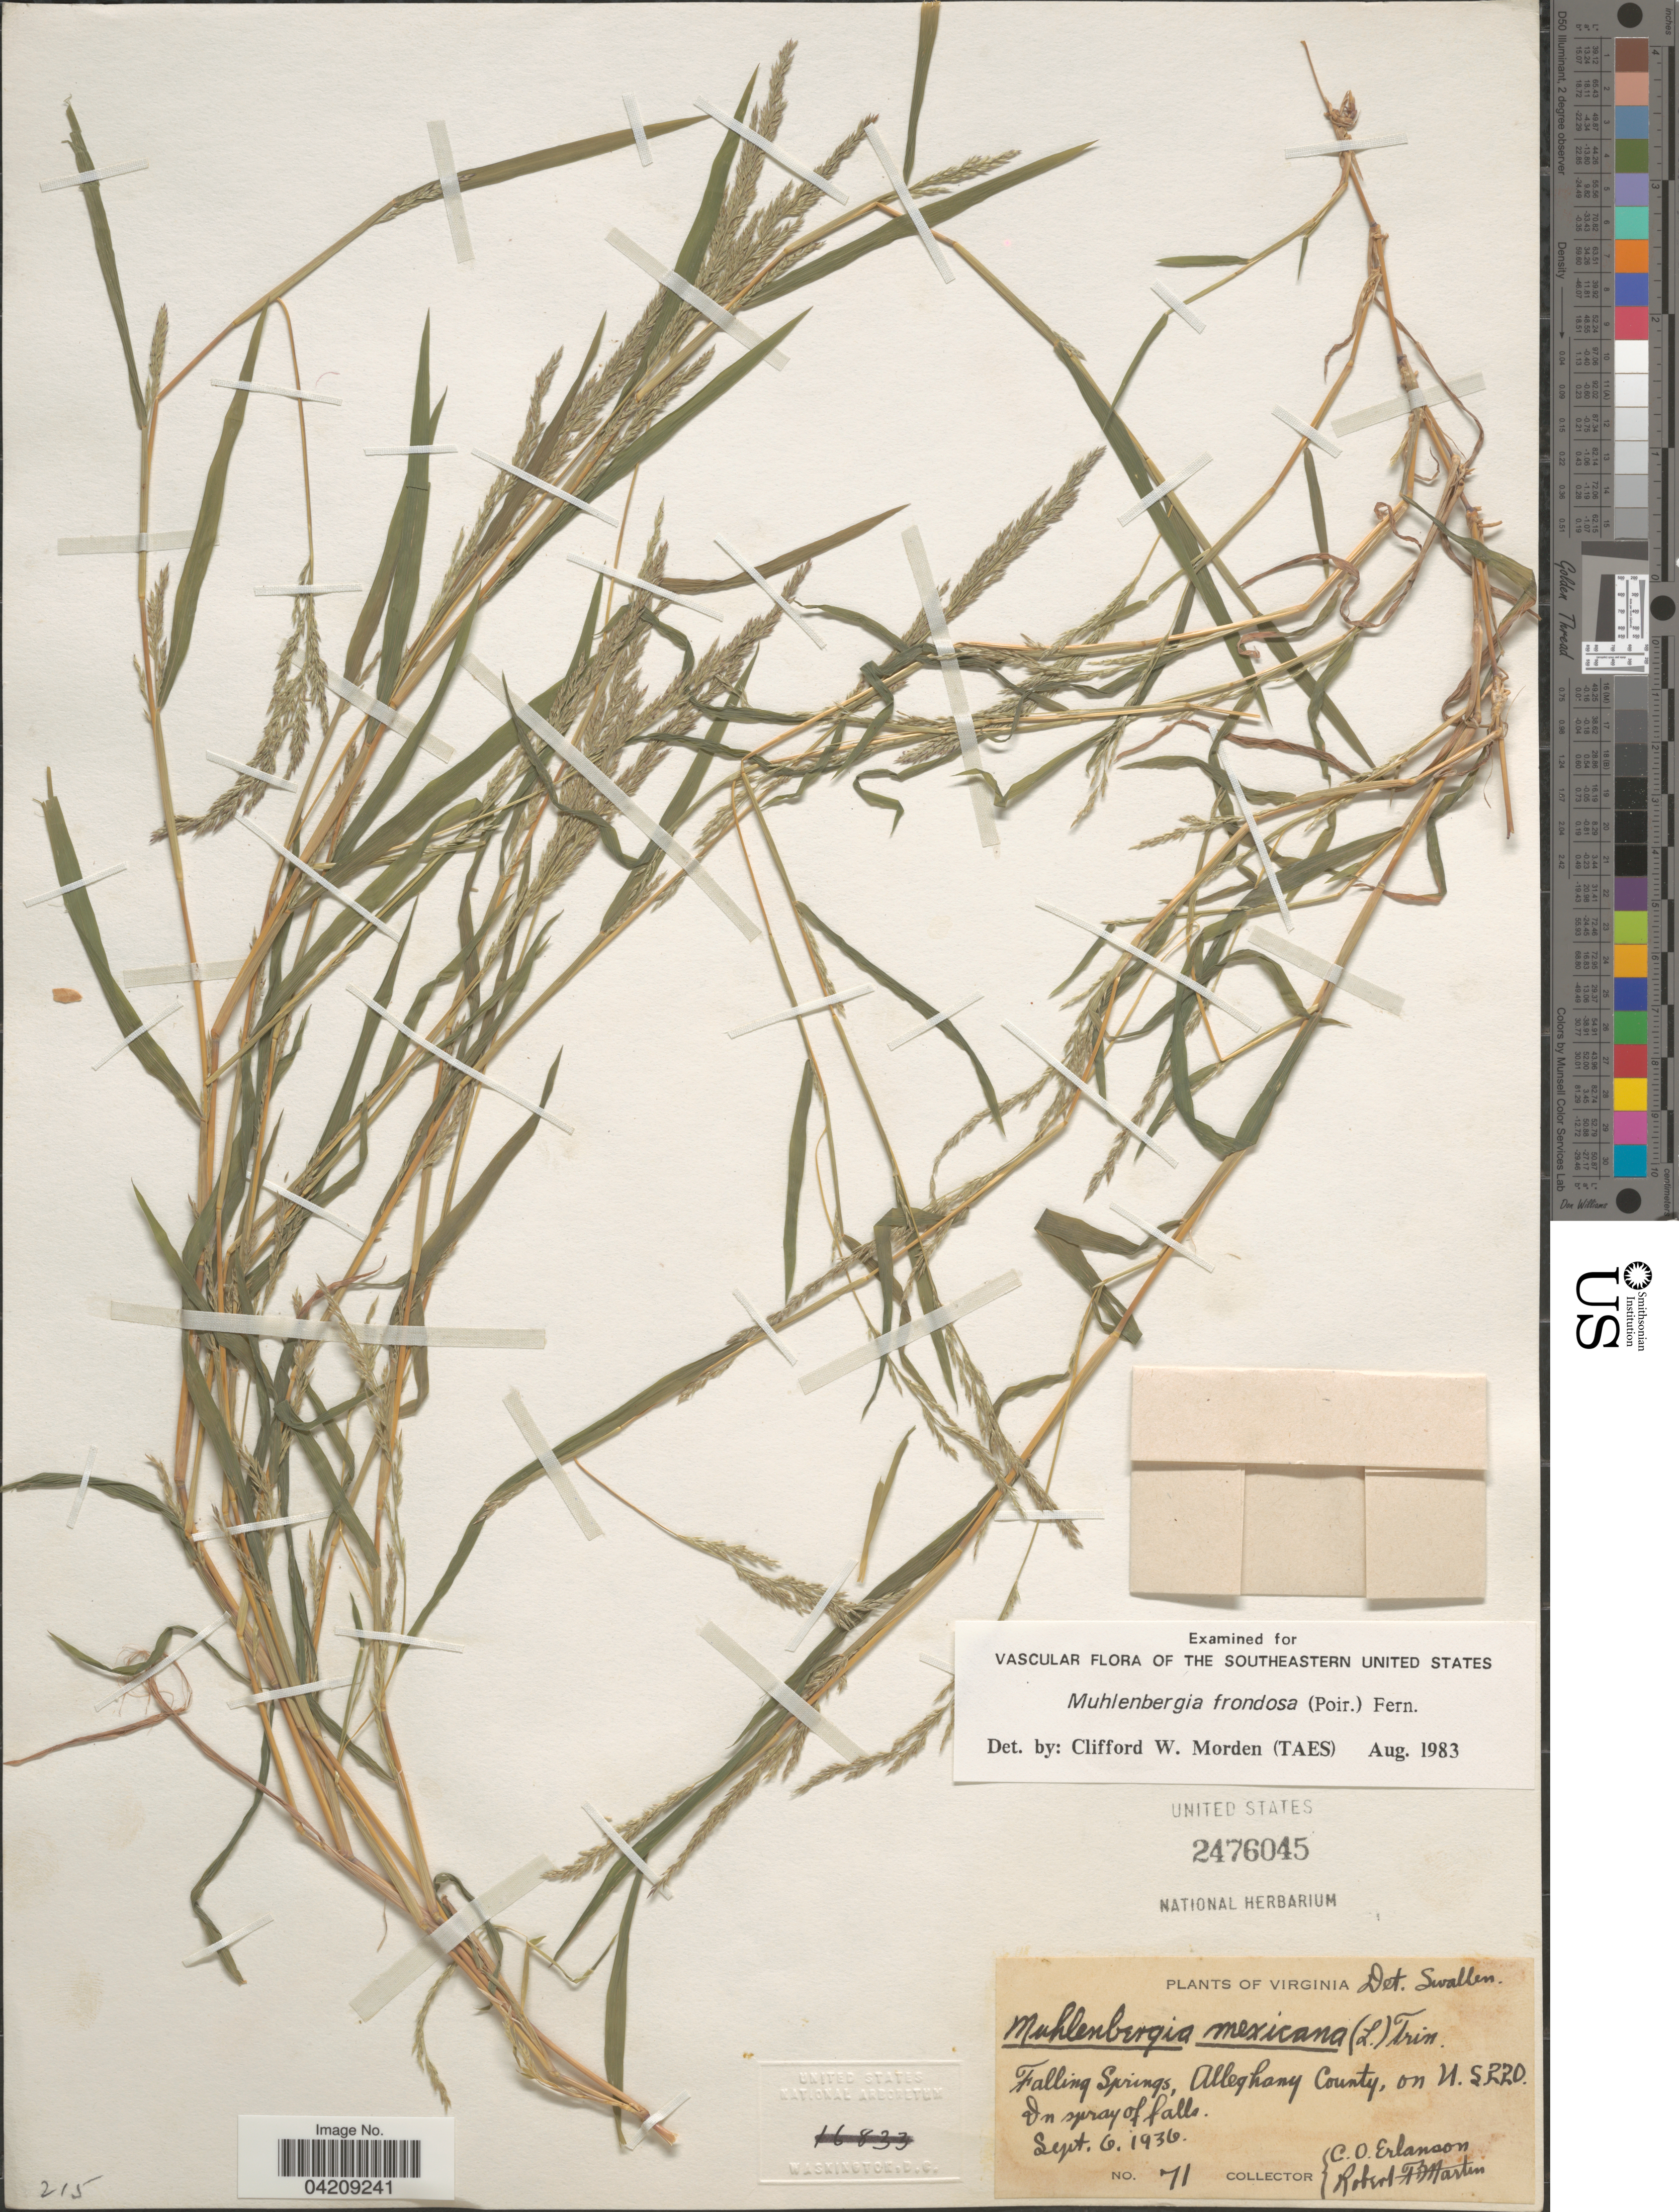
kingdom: Plantae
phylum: Tracheophyta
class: Liliopsida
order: Poales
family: Poaceae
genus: Muhlenbergia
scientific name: Muhlenbergia frondosa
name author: (Poir.) Fernald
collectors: C. O. Erlanson & R. B. Martin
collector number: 71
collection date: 1936-09-06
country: United States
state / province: Virginia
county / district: Alleghany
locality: Falling Springs, Alleghany County, on U.S220.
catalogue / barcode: US 2476045